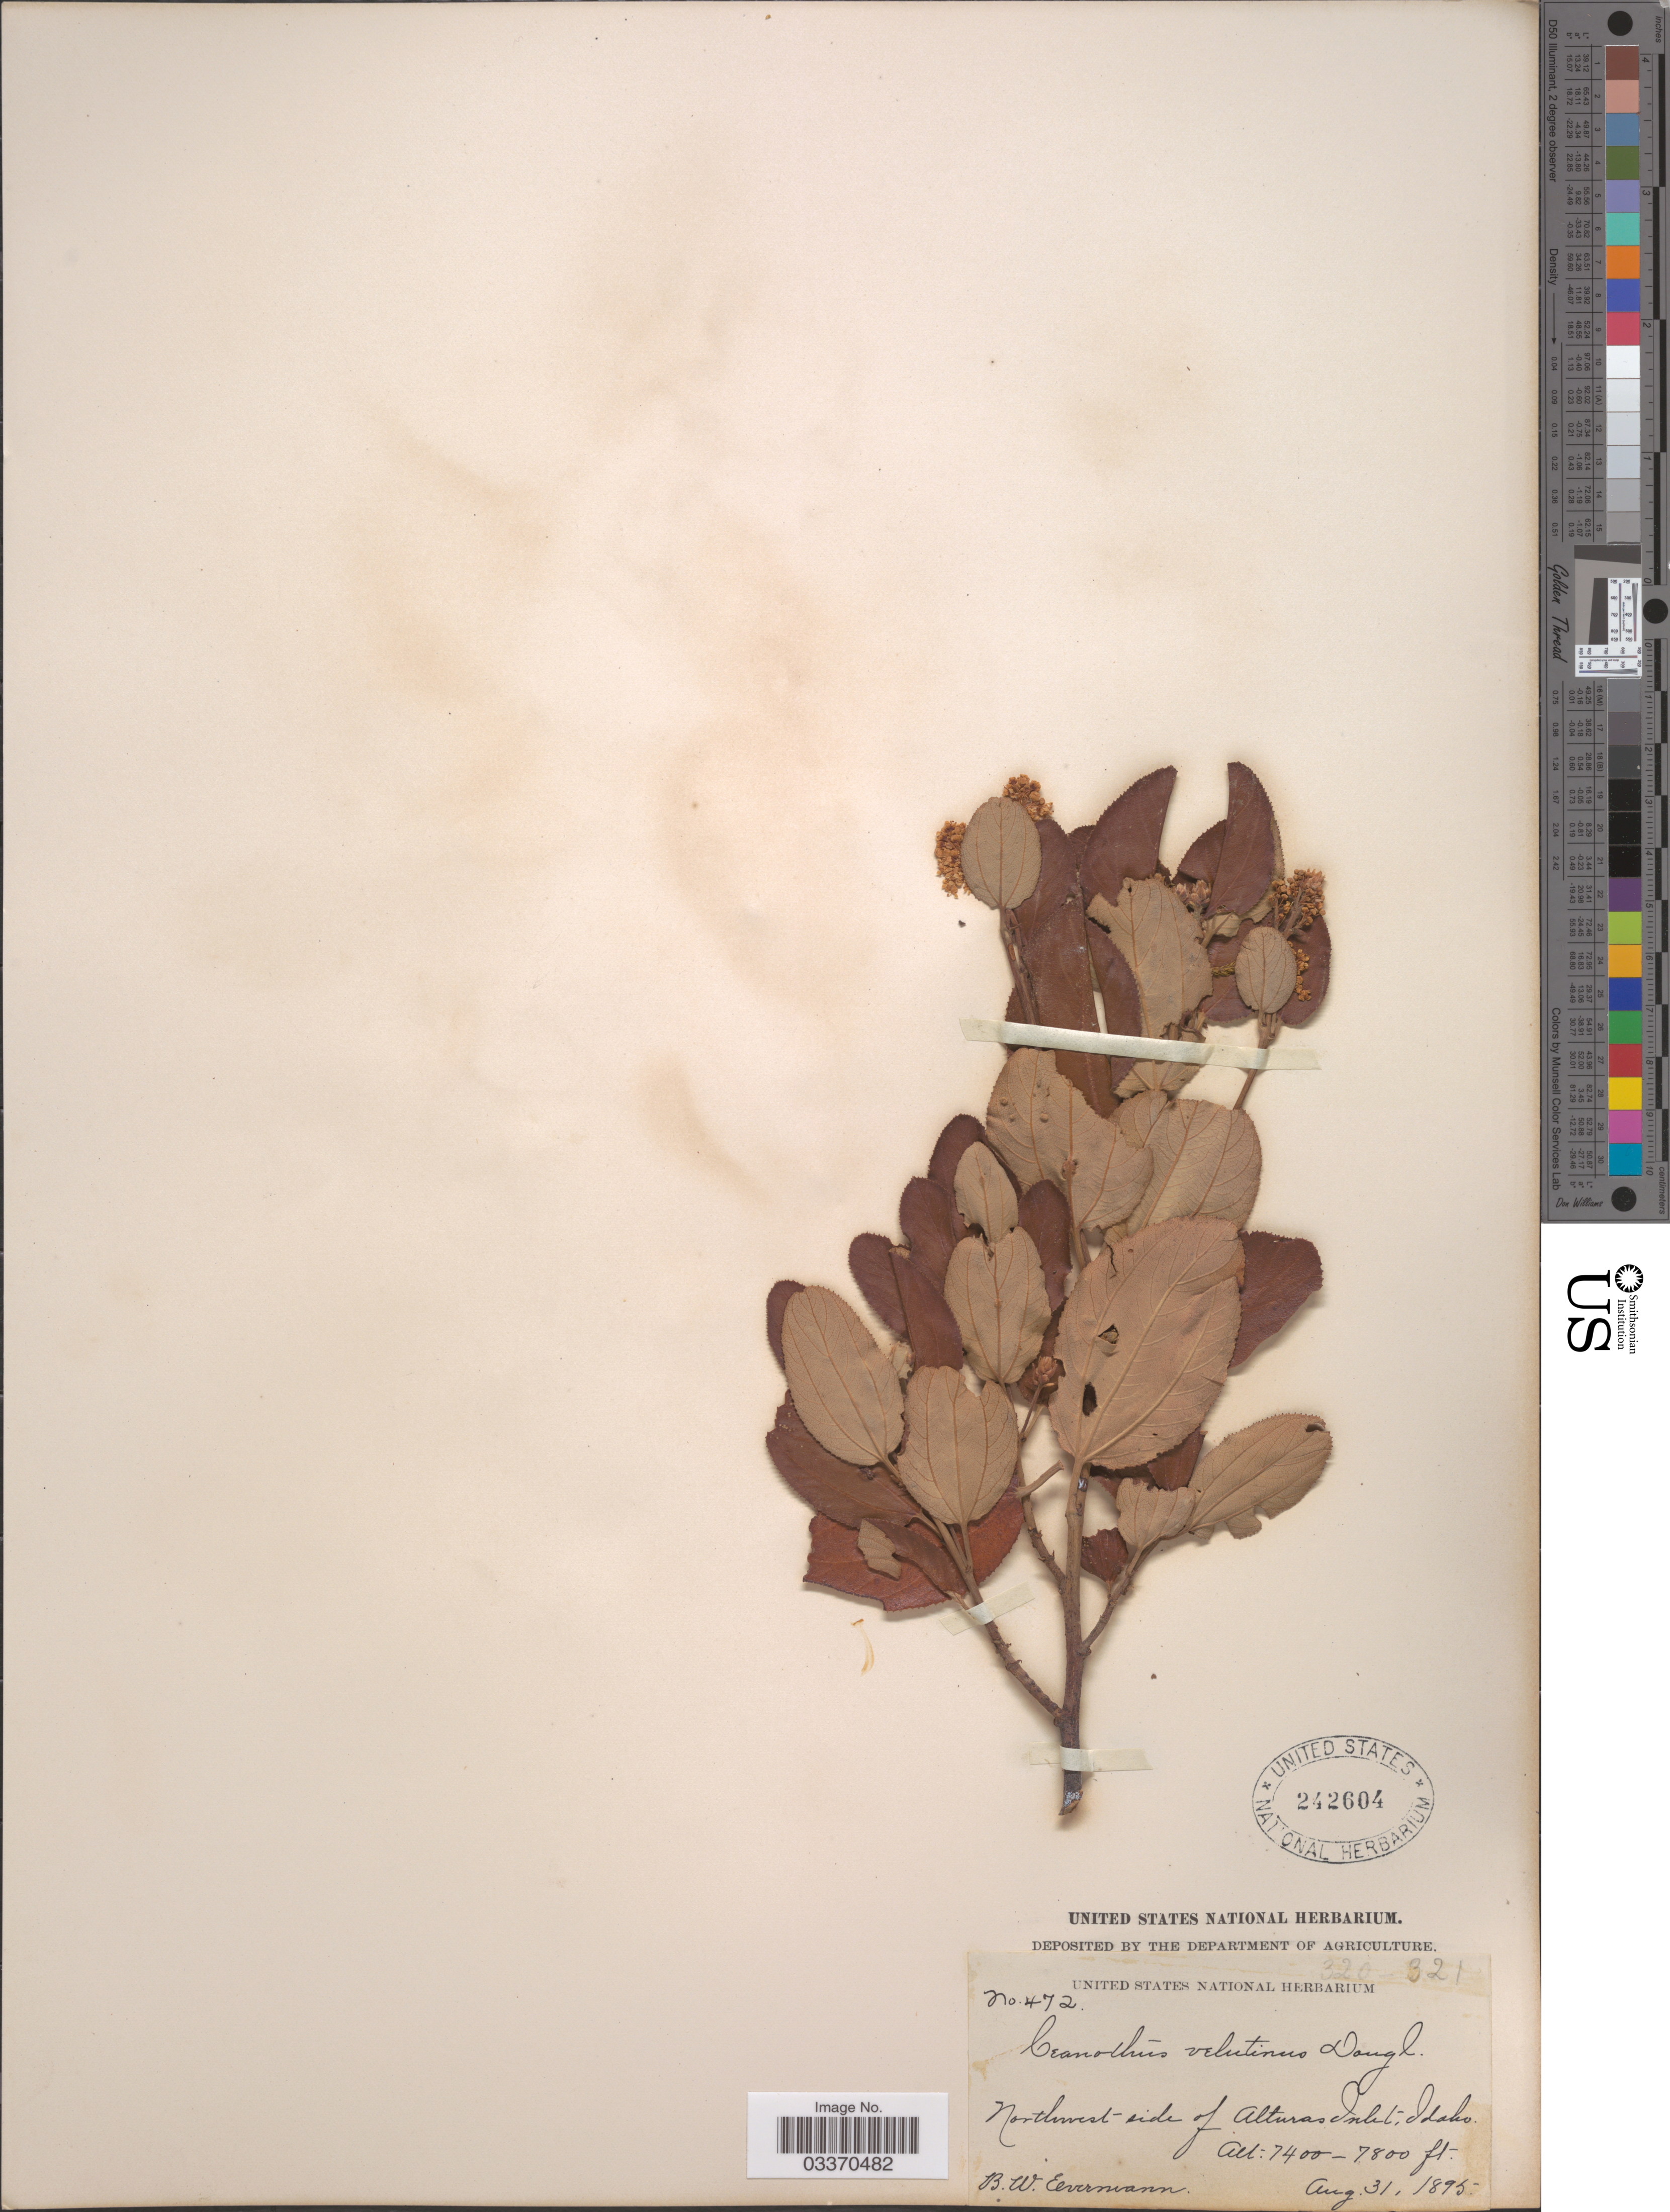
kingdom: Plantae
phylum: Tracheophyta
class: Magnoliopsida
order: Rosales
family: Rhamnaceae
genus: Ceanothus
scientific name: Ceanothus velutinus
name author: Douglas ex Hook.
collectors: B. W. Evermann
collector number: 472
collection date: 1895-08-31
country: United States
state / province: Idaho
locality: Northwest-side of Alturas Inlet.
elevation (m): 2256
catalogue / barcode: US 242604